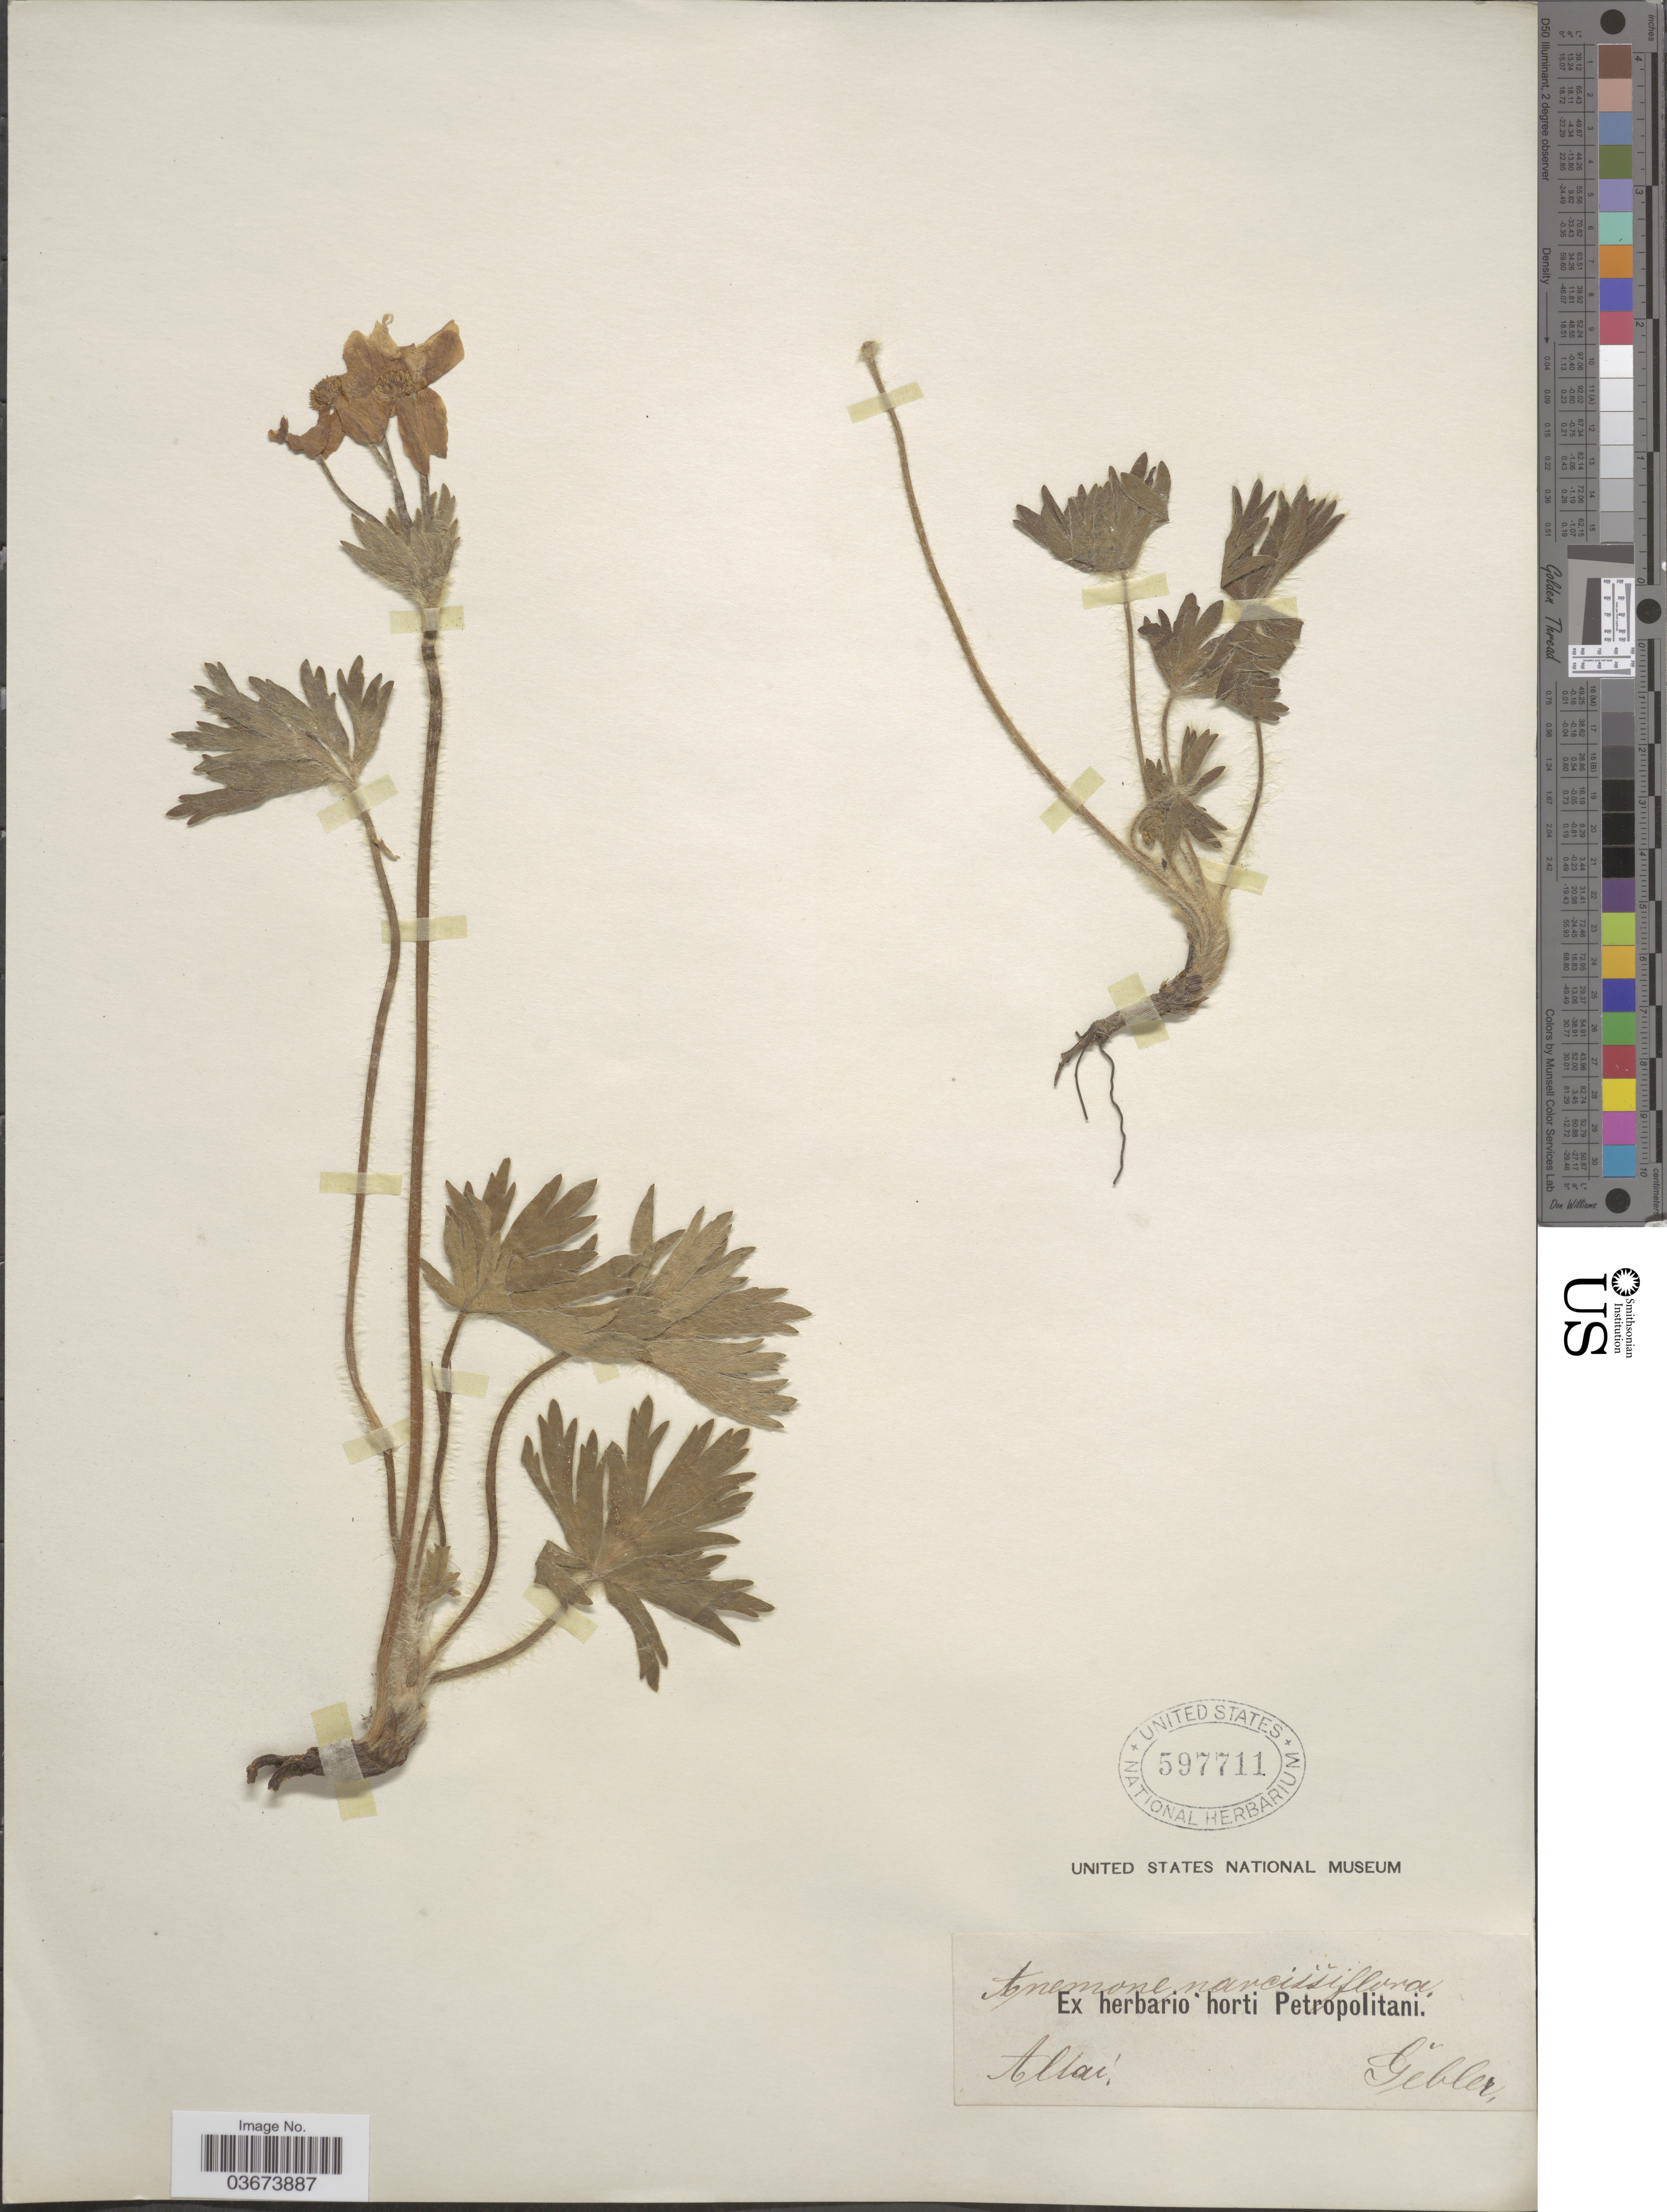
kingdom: Plantae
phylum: Tracheophyta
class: Magnoliopsida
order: Ranunculales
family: Ranunculaceae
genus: Anemone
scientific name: Anemone narcissiflora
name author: L.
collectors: Gebler, --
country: Russian Federation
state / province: Altai Republic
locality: Altai.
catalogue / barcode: US 597711